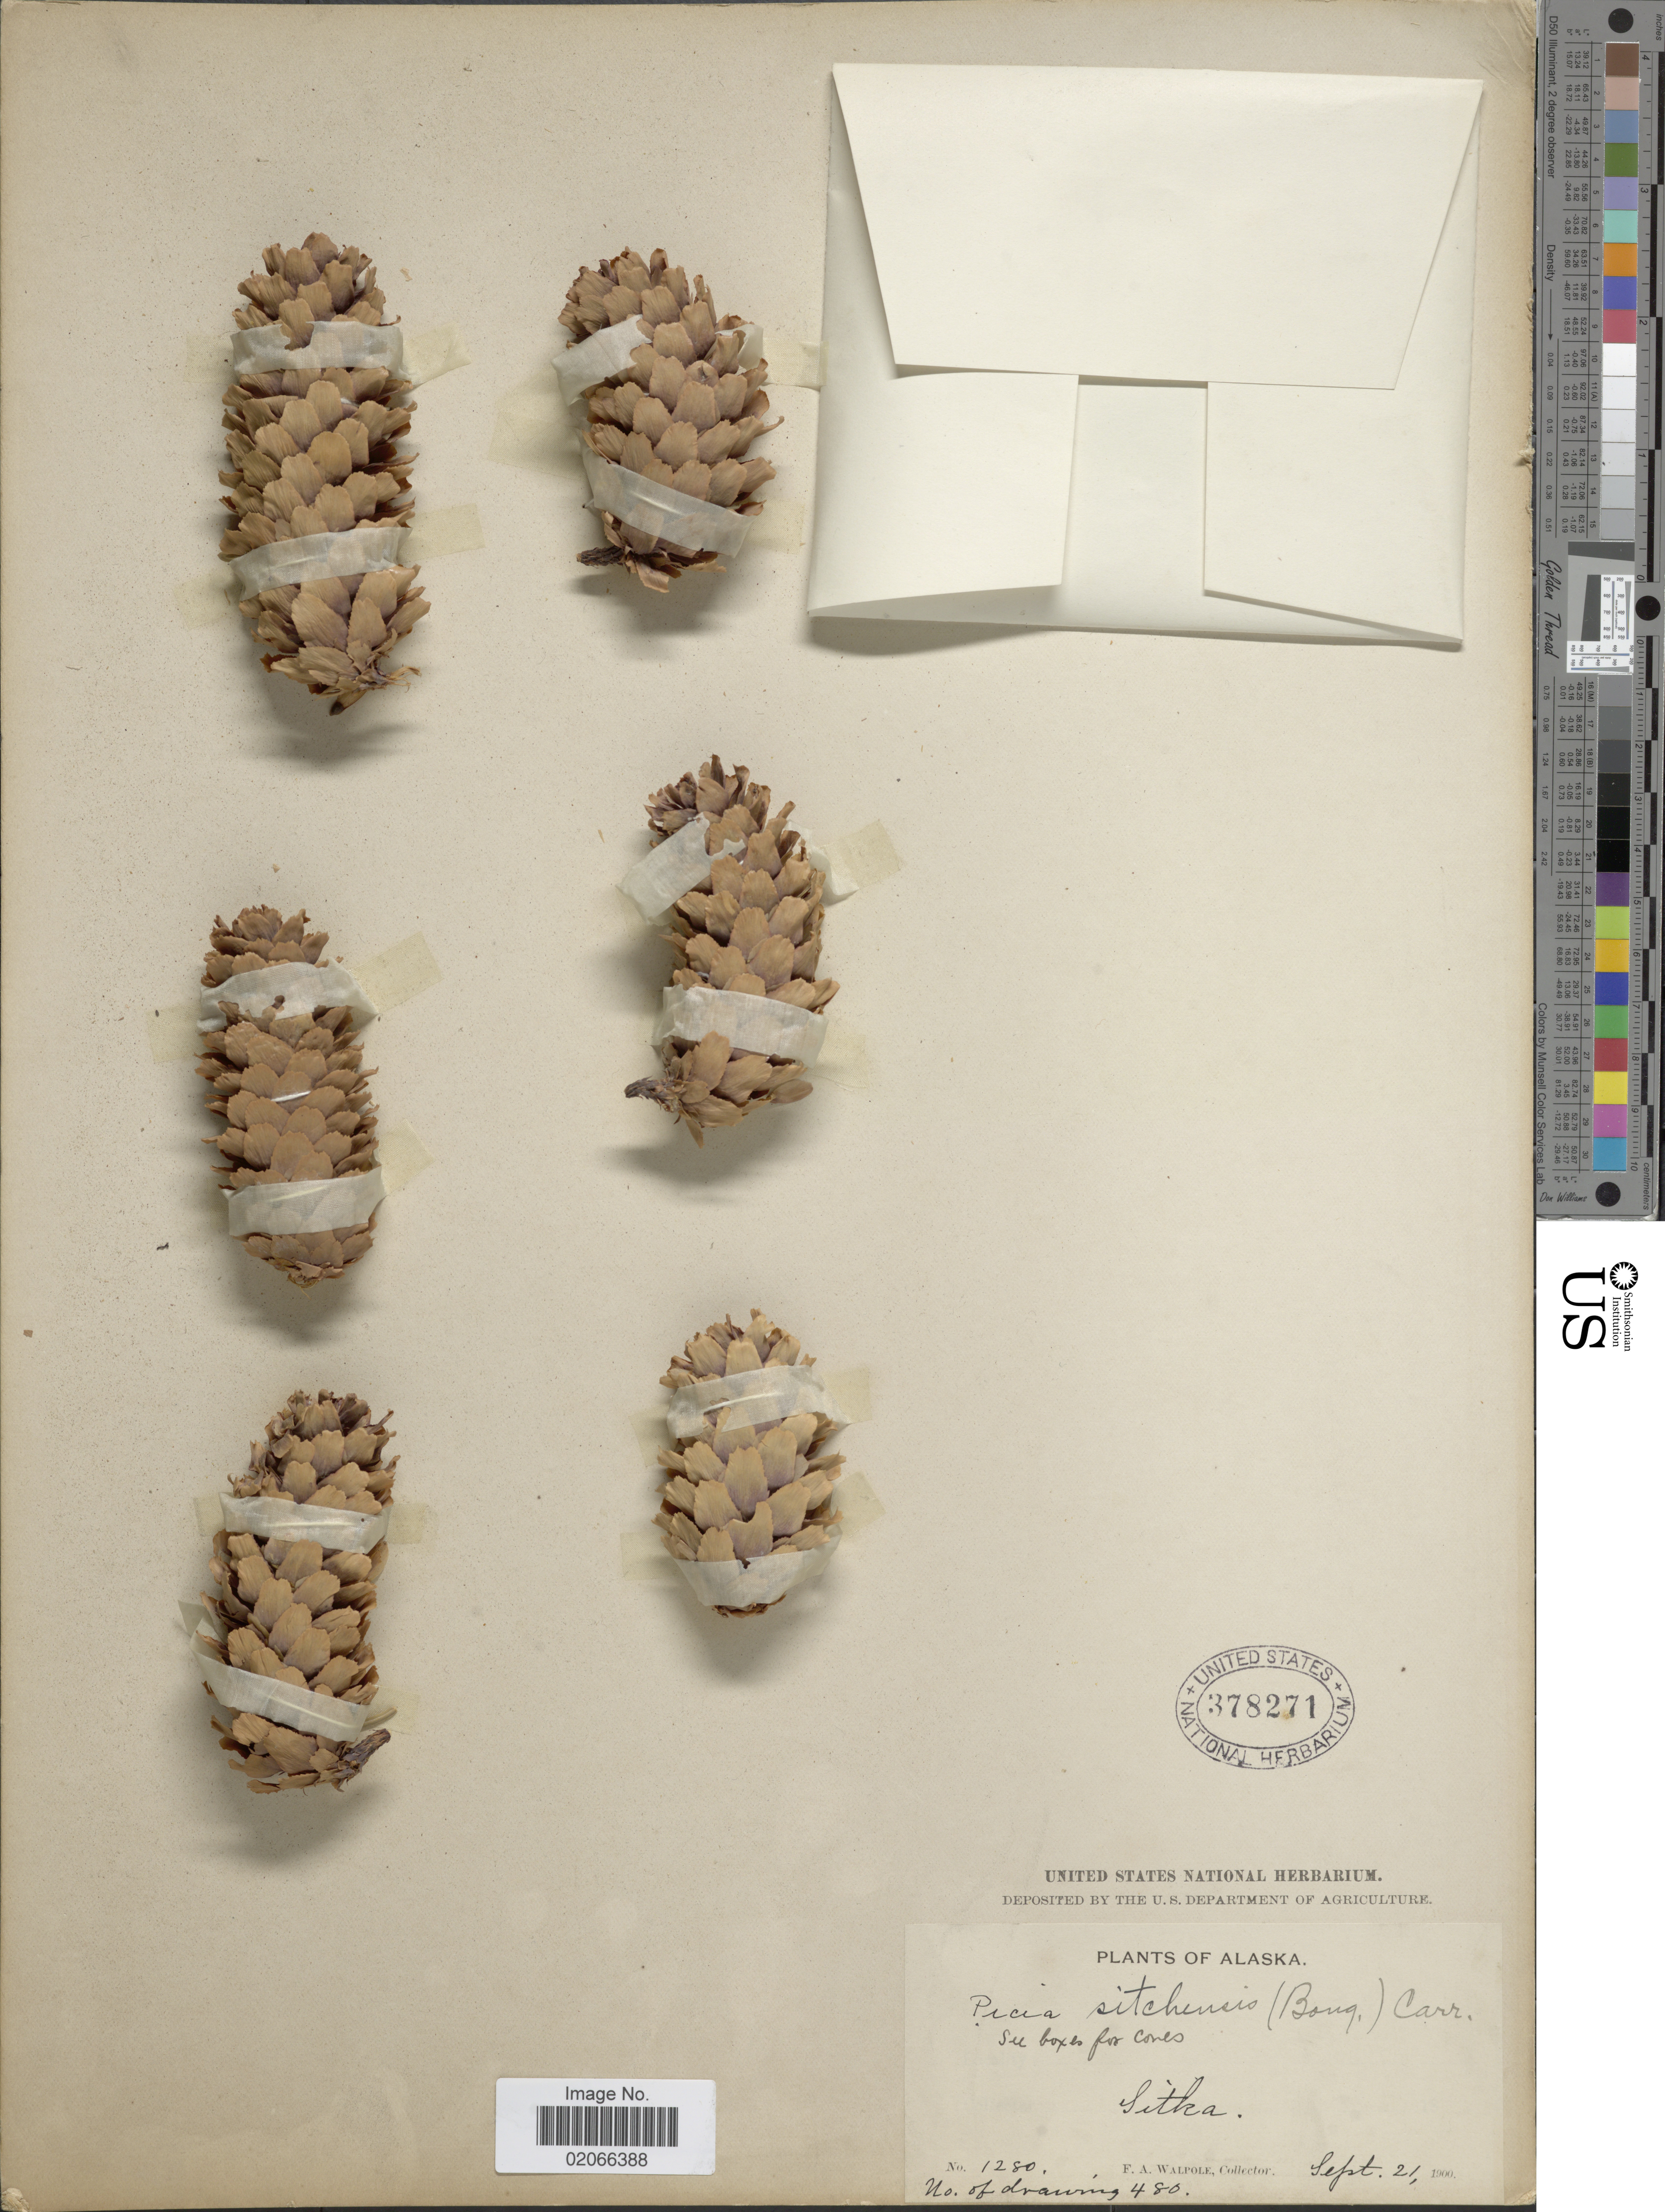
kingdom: Plantae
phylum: Tracheophyta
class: Pinopsida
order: Pinales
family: Pinaceae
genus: Picea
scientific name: Picea sitchensis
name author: (Bong.) Carrière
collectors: F. Walpole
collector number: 1280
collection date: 1900-09-21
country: United States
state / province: Alaska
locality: Sitka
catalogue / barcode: US 378271